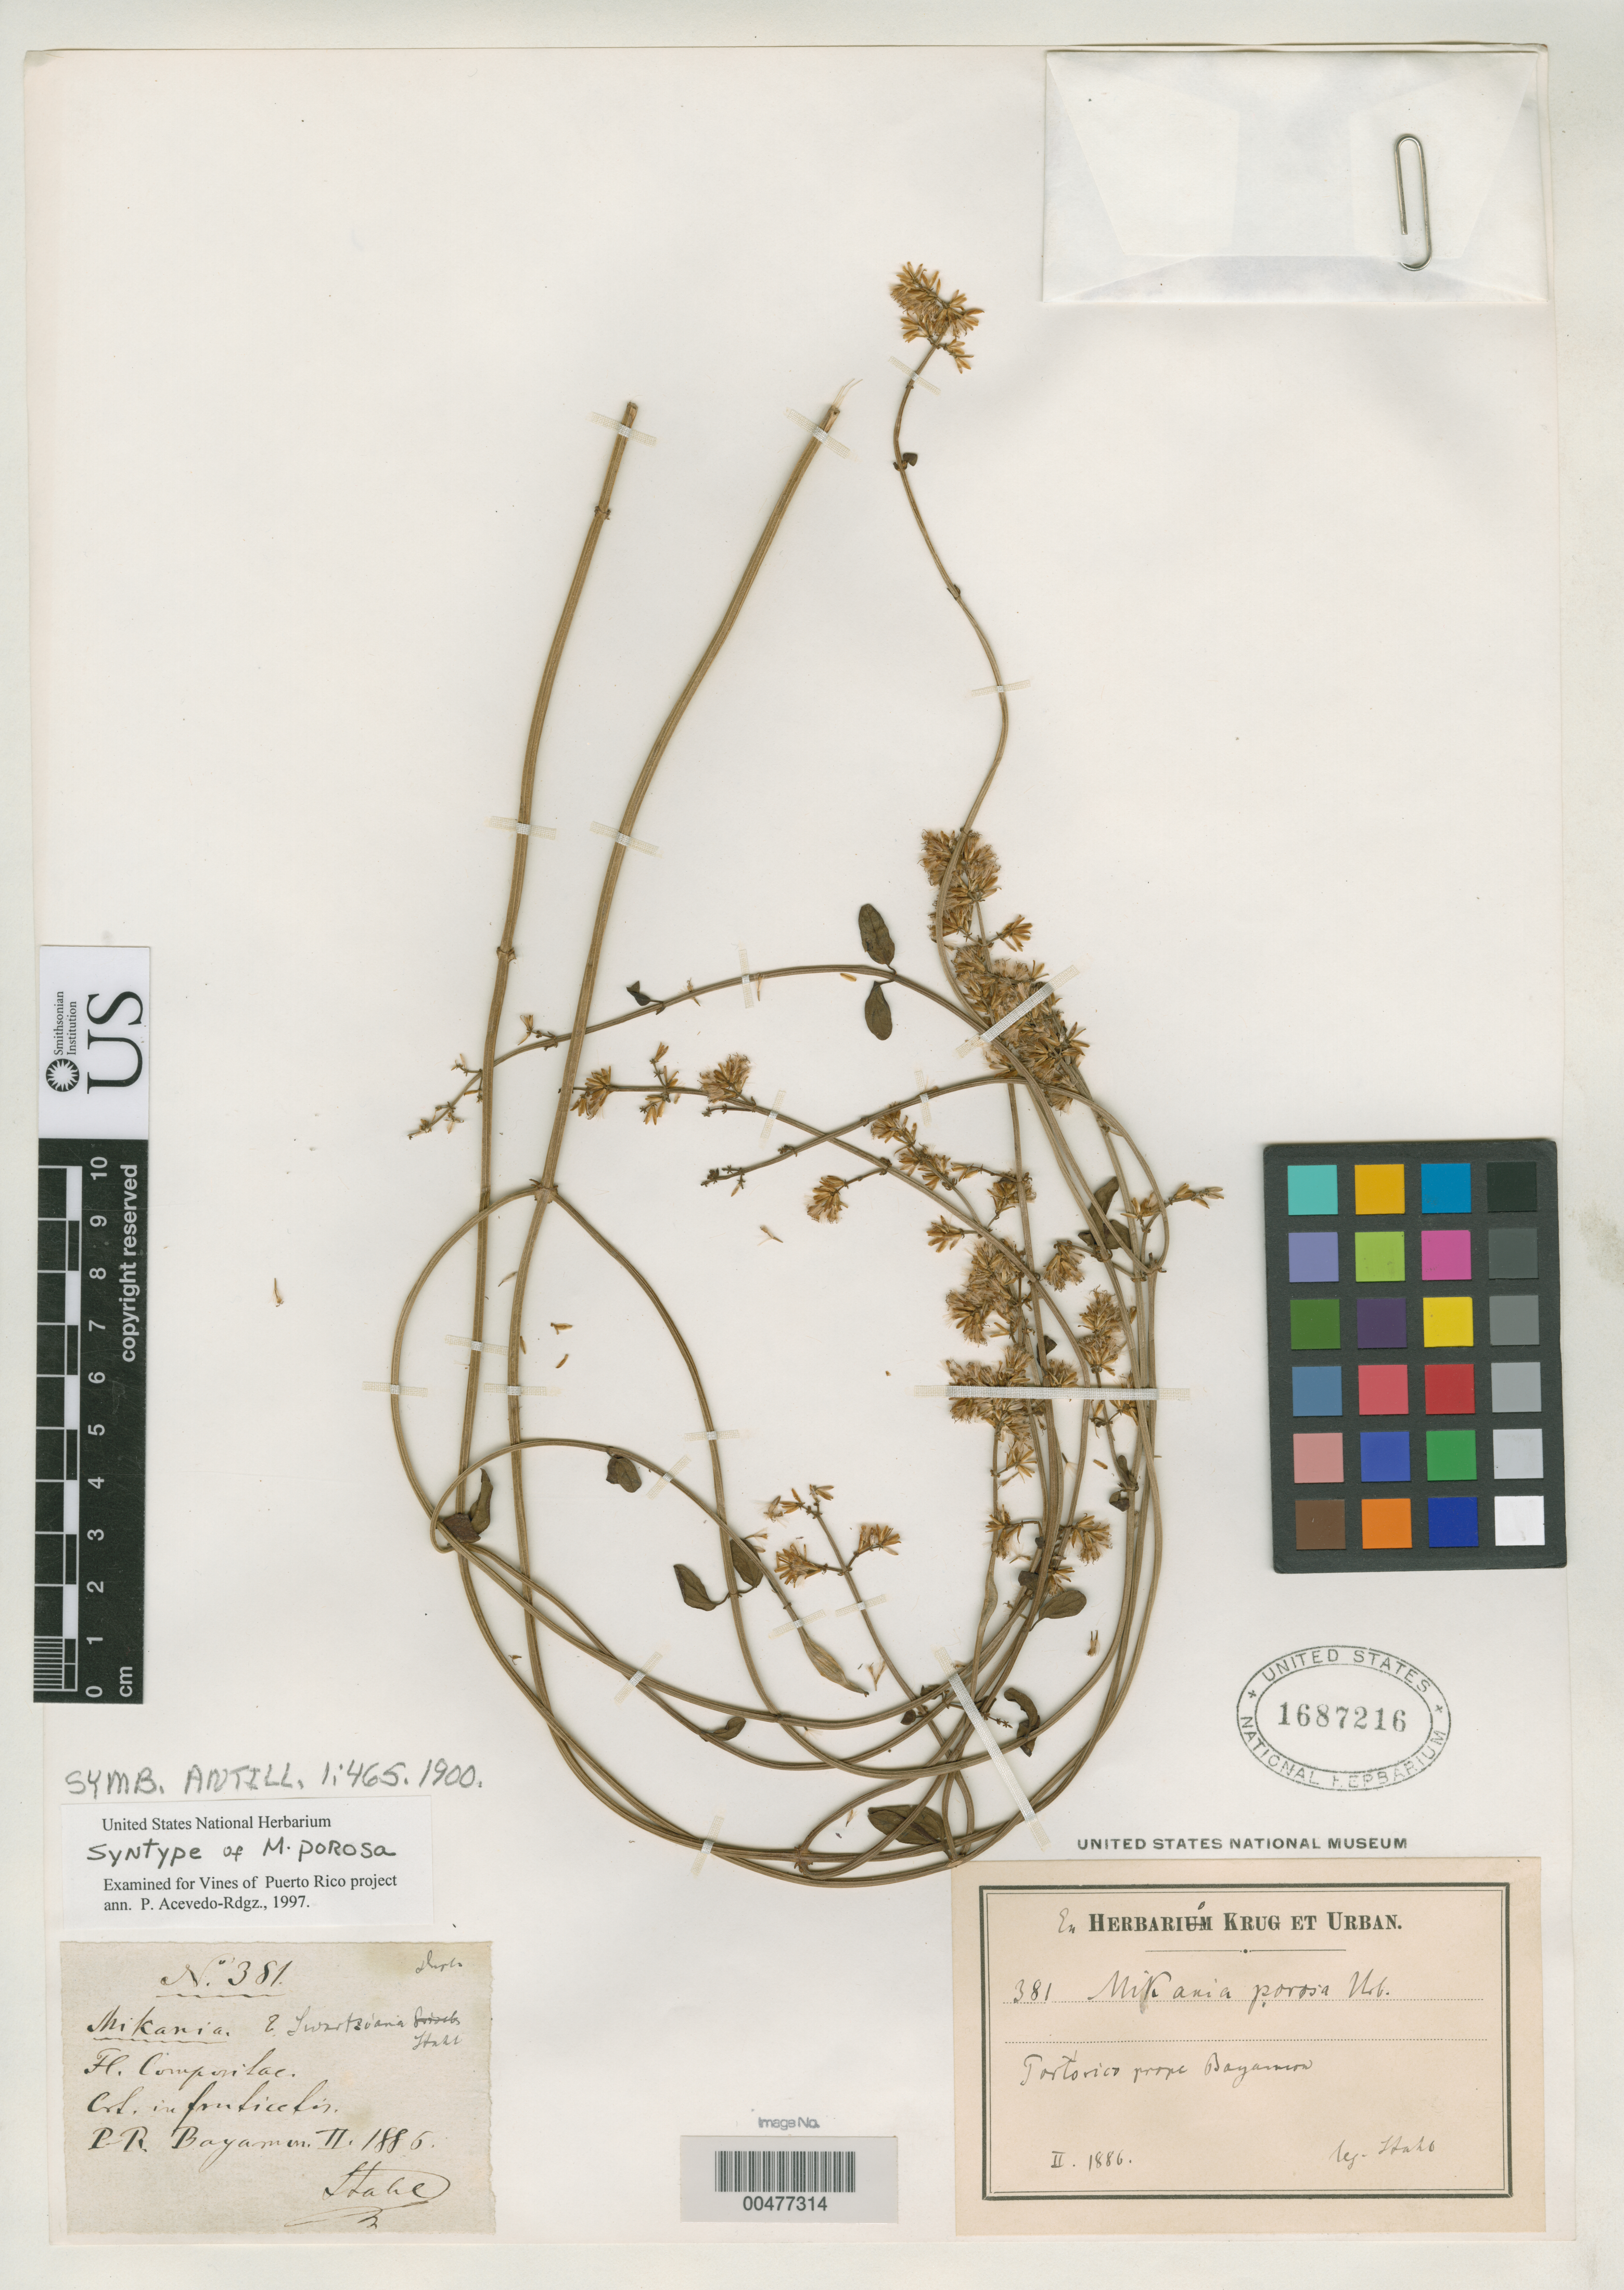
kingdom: Plantae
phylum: Tracheophyta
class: Magnoliopsida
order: Asterales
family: Asteraceae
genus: Mikania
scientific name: Mikania porosa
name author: Urb.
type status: Syntype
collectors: A. Stahl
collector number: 381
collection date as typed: Feb 1886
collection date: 1886-02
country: Puerto Rico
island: Greater Antilles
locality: Prope Bayanum.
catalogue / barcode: US 1687216